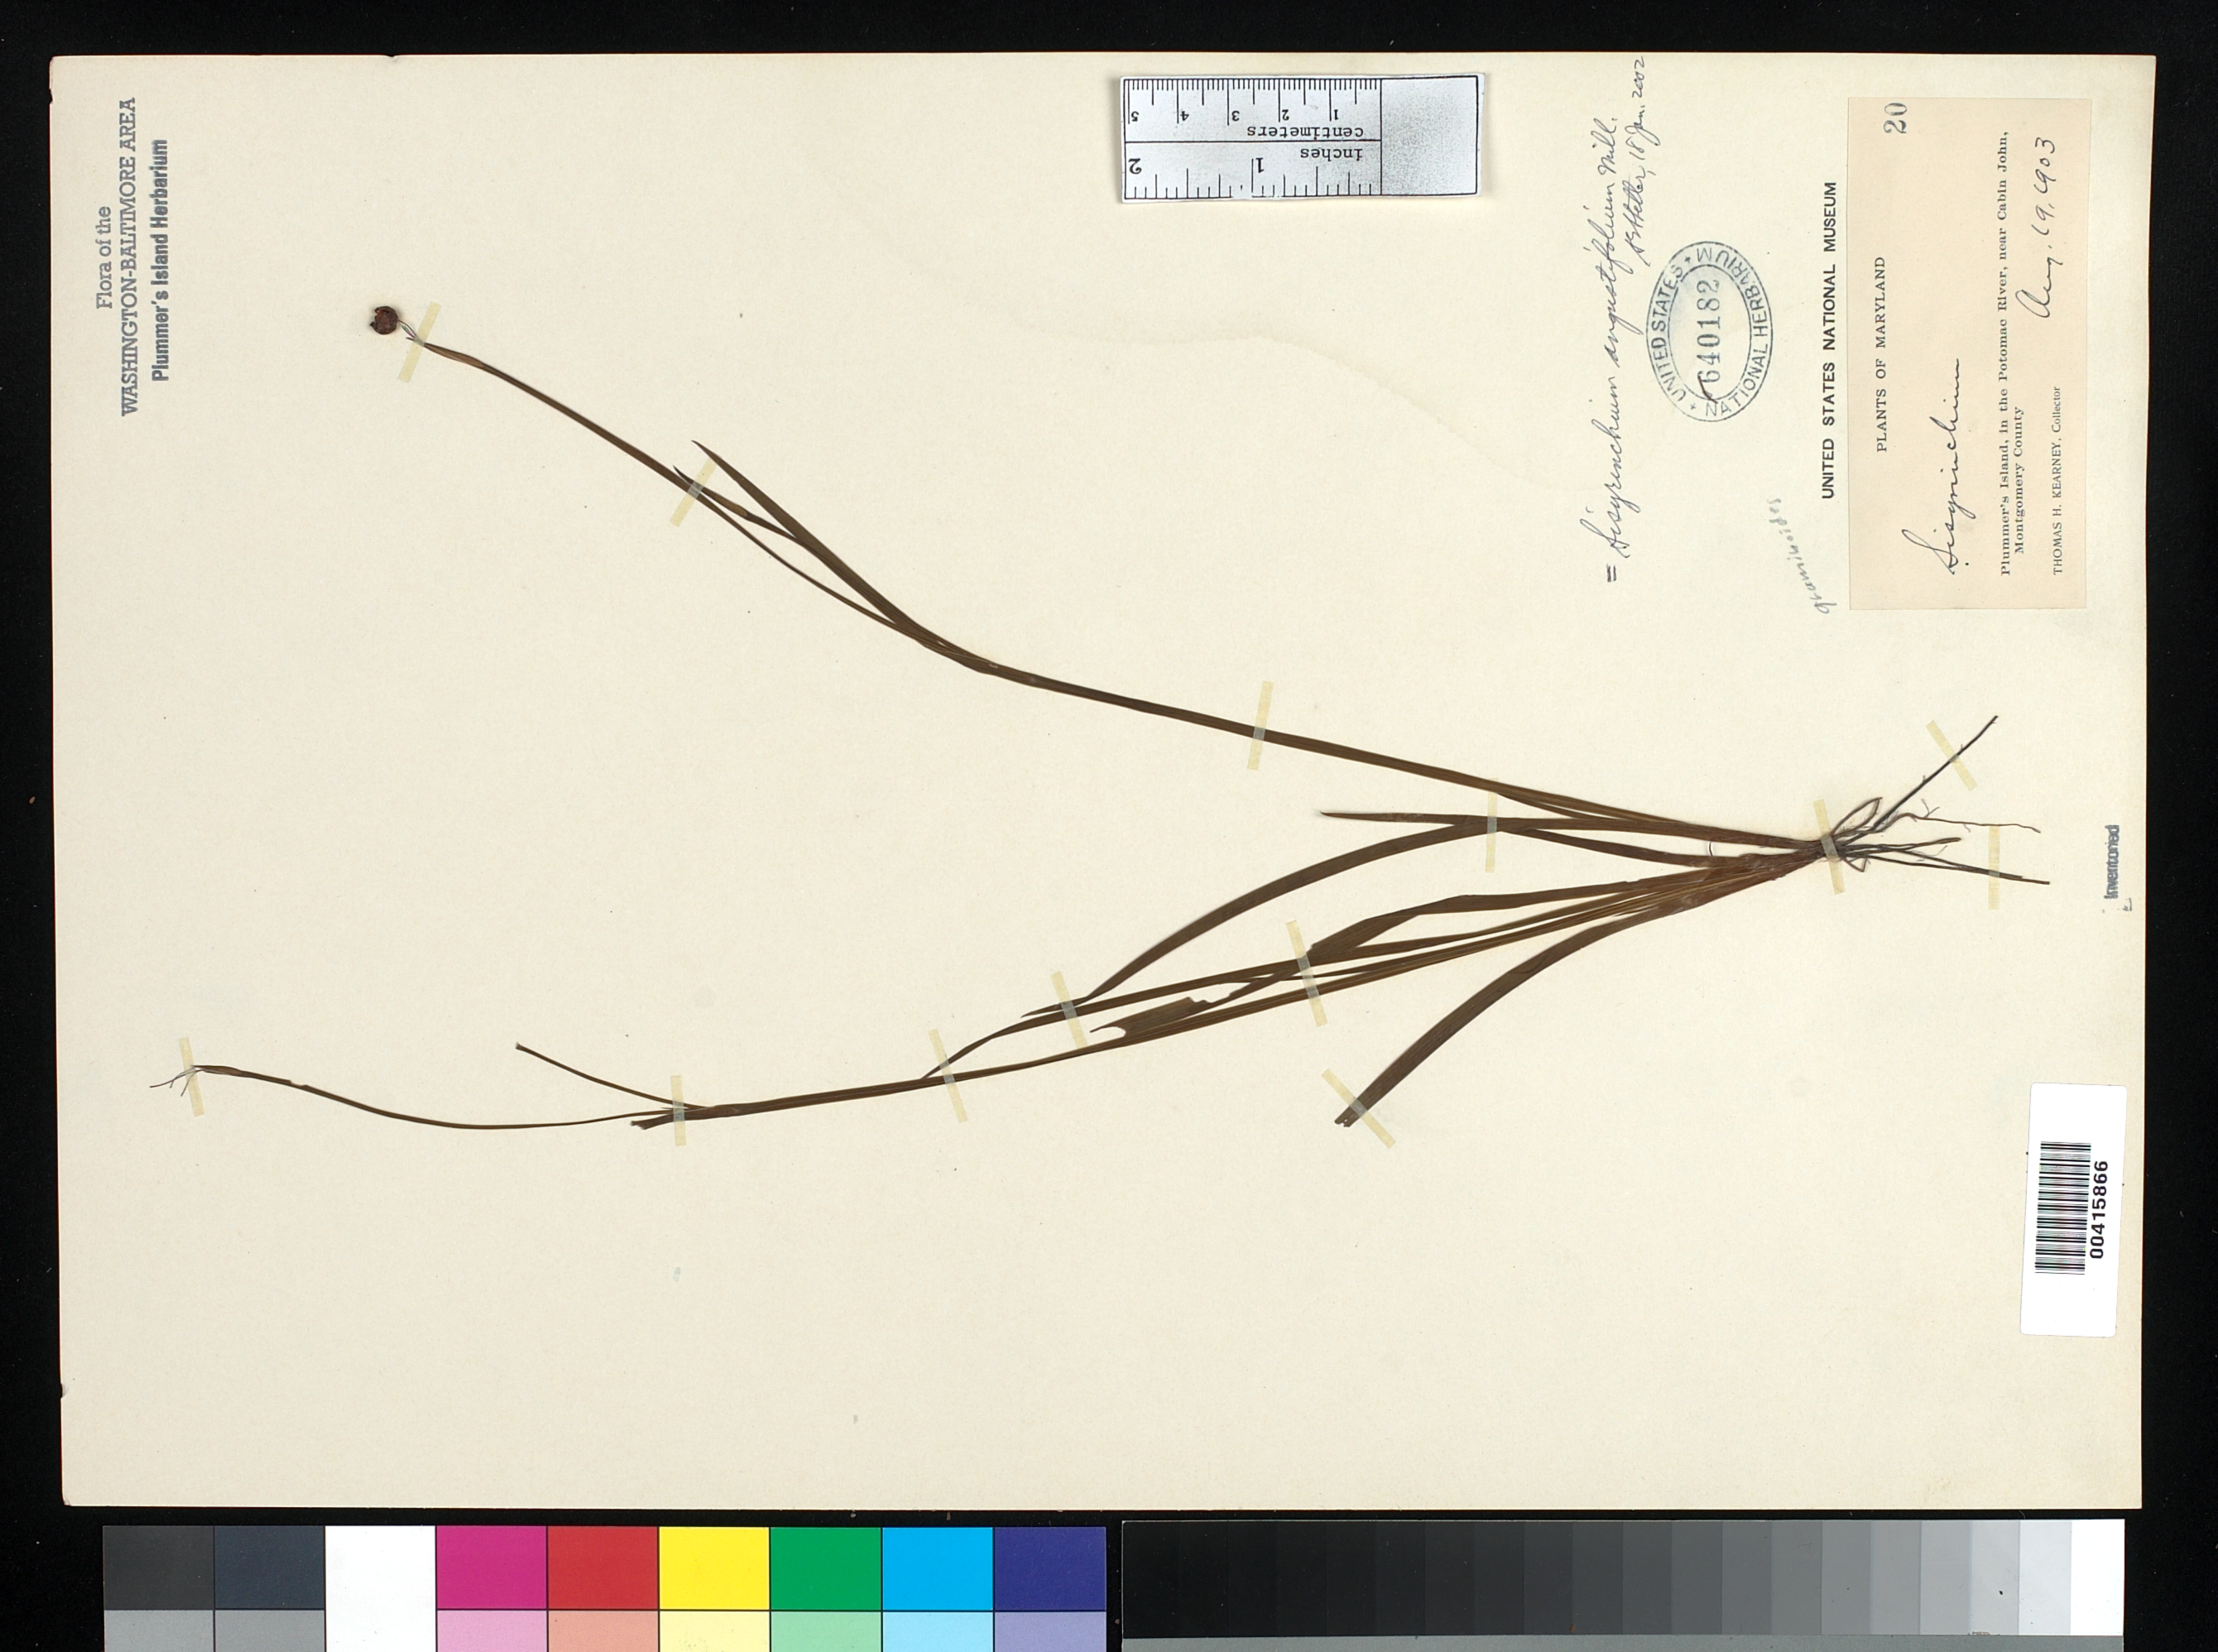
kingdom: Plantae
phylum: Tracheophyta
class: Liliopsida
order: Asparagales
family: Iridaceae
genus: Sisyrinchium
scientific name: Sisyrinchium angustifolium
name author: Mill.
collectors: T. H. Kearney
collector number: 20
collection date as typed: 19 Aug 1903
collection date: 1903-08-19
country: United States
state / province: Maryland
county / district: Montgomery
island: Plummers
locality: Plummer's Island C. & O. Canal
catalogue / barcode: US 640182